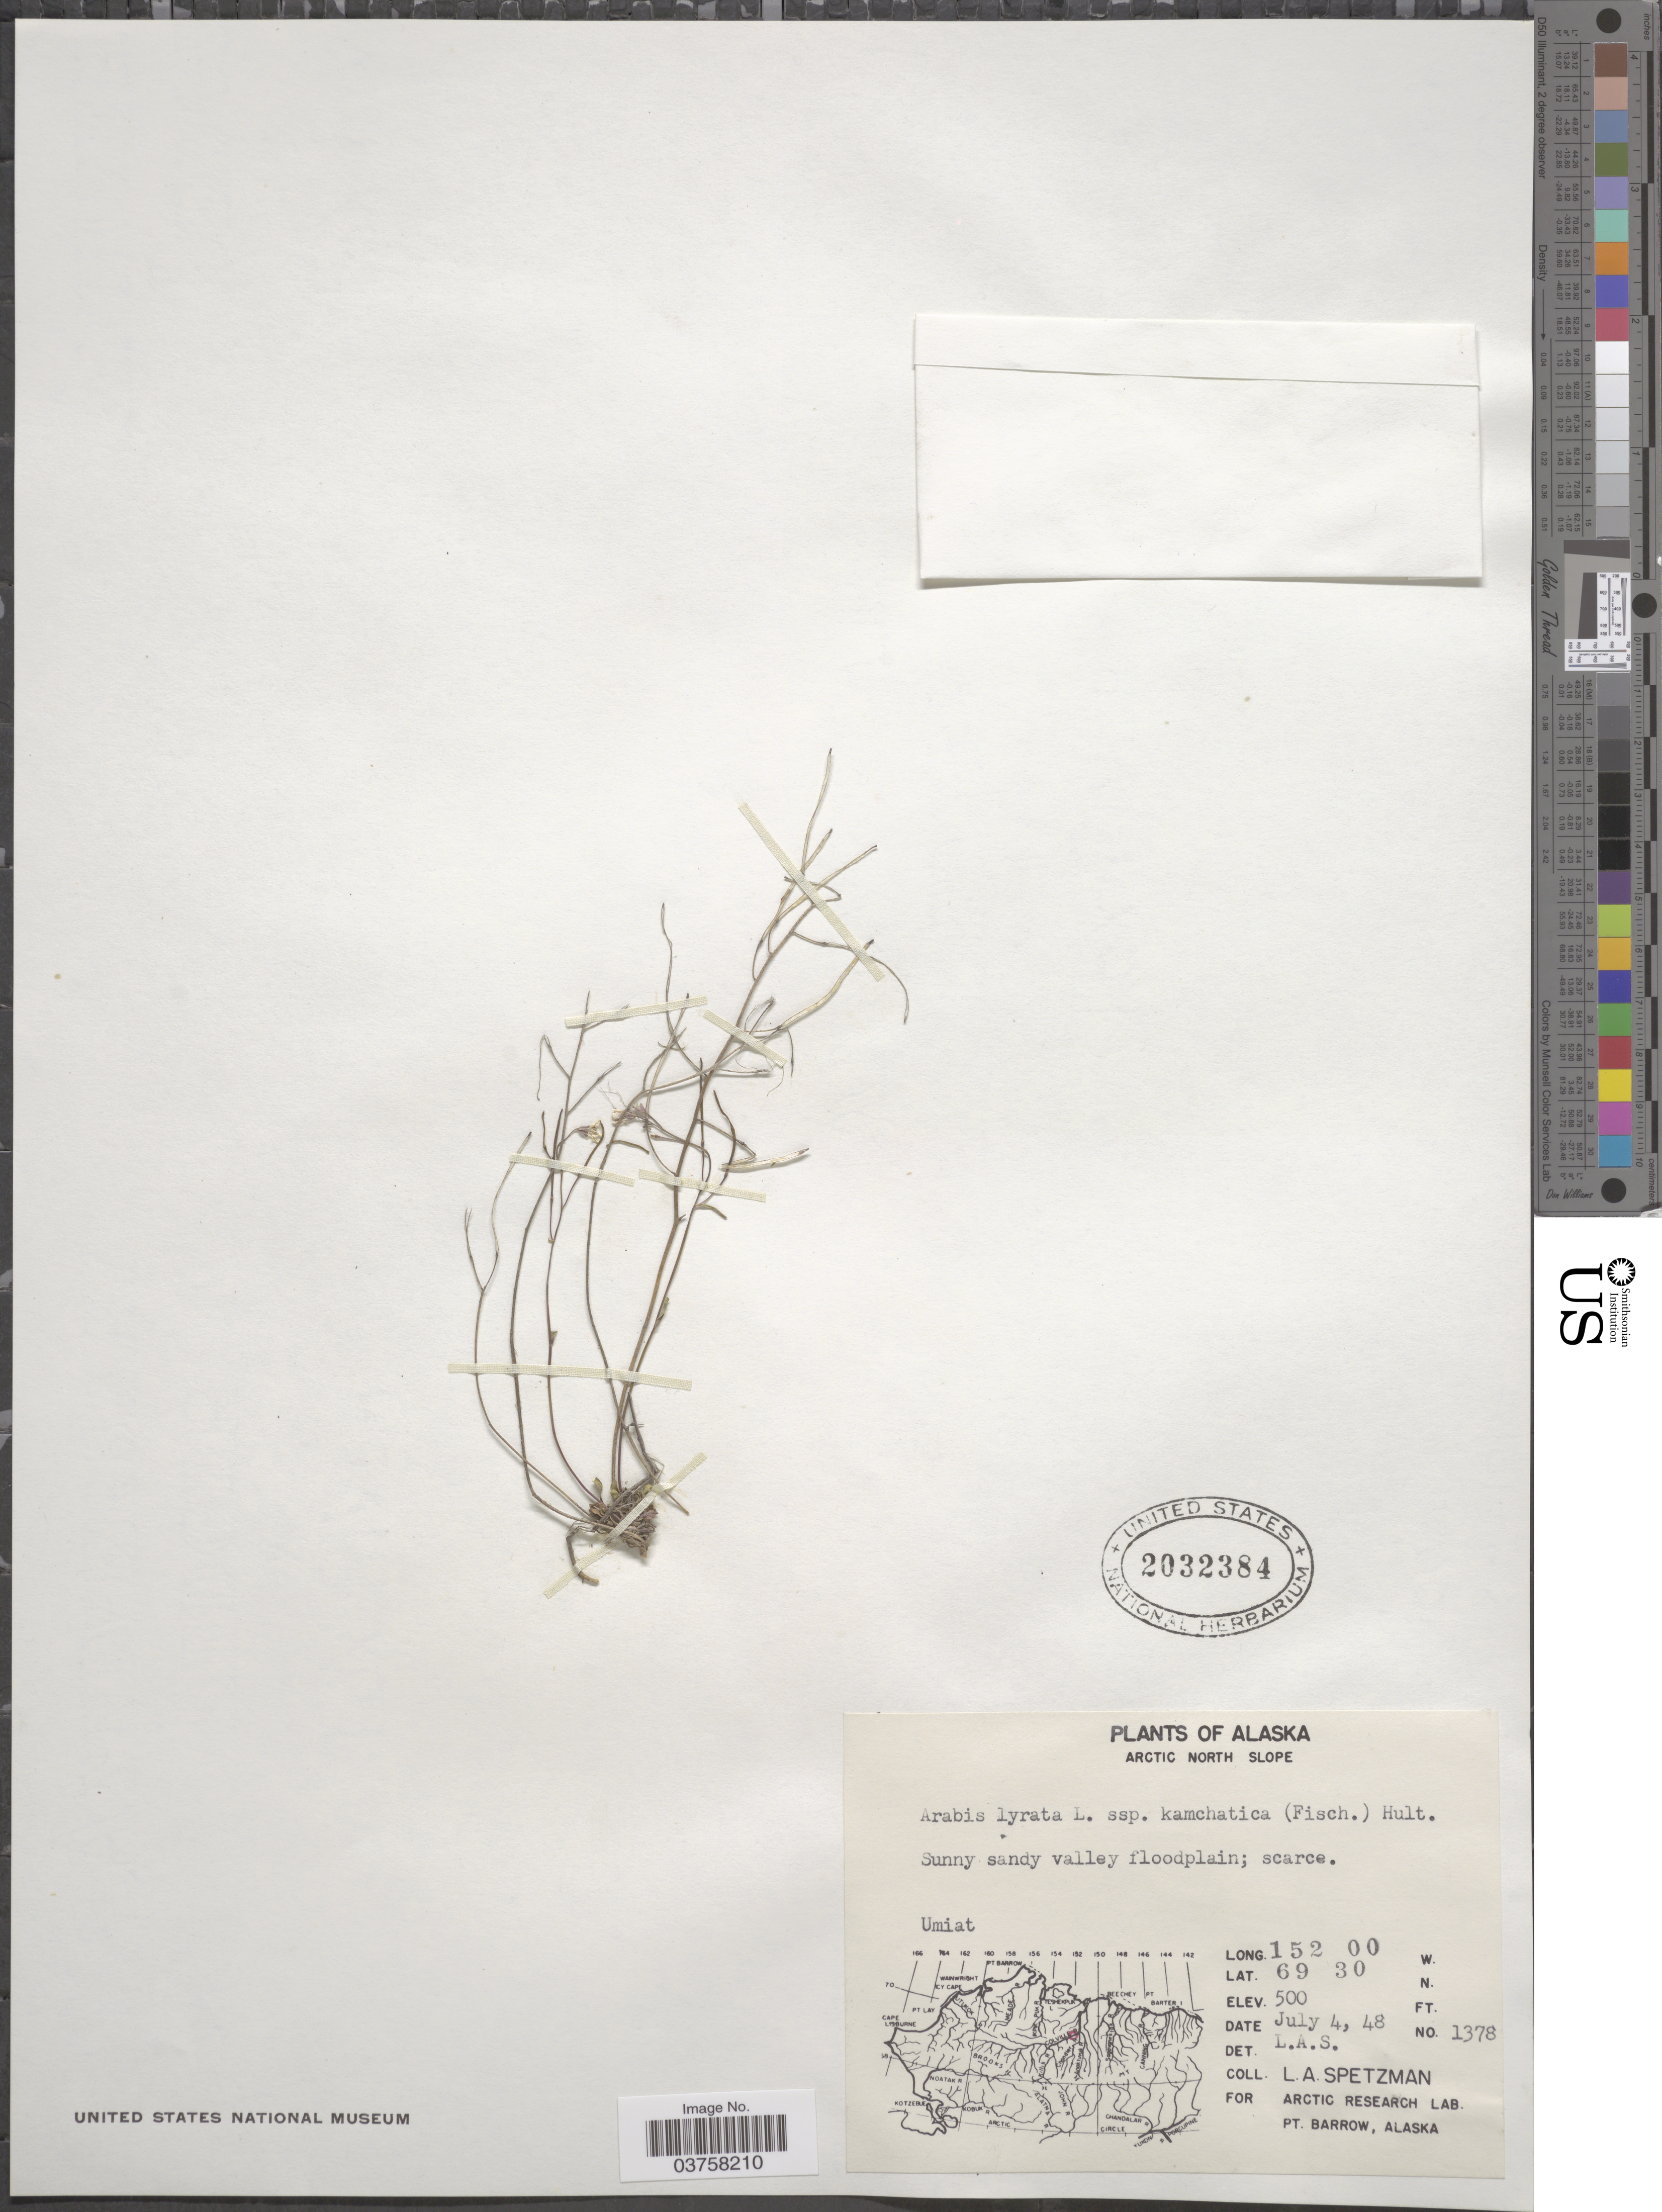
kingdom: Plantae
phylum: Tracheophyta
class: Magnoliopsida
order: Brassicales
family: Brassicaceae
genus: Arabis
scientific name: Arabis lyrata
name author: L.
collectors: L. Spetzman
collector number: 1378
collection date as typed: Transcribed d/m/y: 4/7/48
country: United States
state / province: Alaska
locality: Arctic North Slope. Umiat.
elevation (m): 152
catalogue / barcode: US 2032384